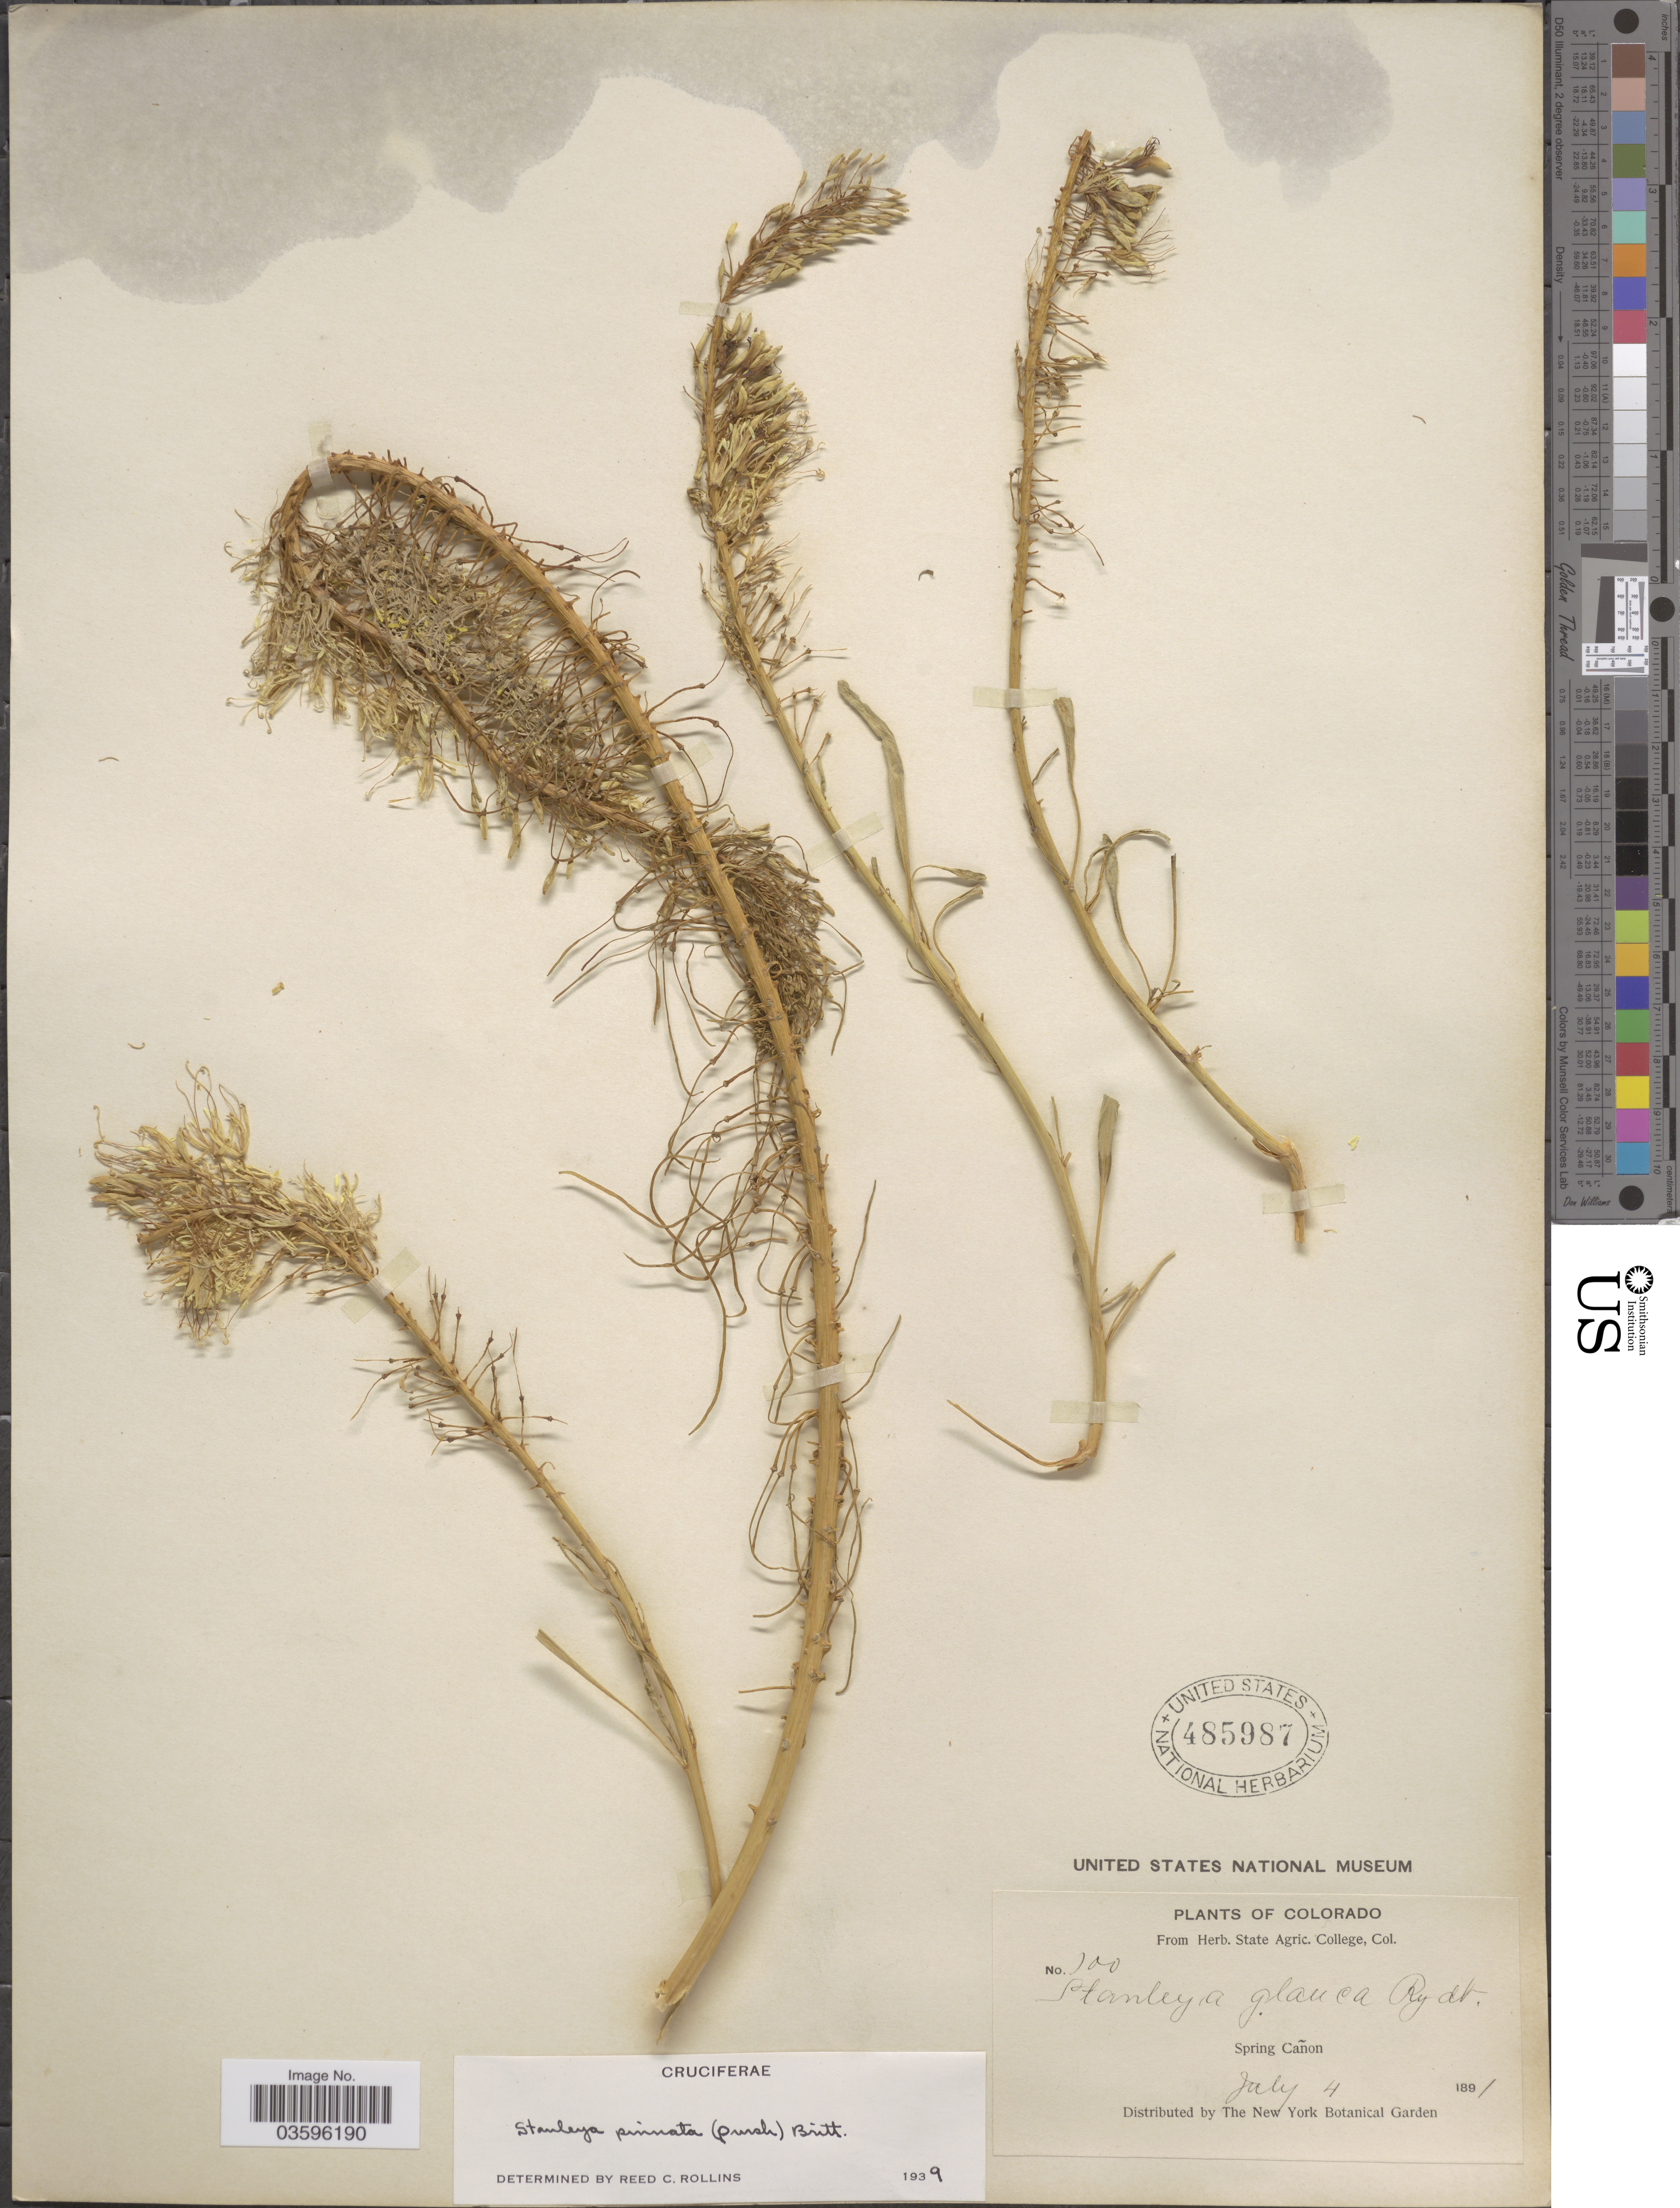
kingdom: Plantae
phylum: Tracheophyta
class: Magnoliopsida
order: Brassicales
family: Brassicaceae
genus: Stanleya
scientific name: Stanleya pinnata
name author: (Pursh) Britton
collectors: ex herb. State Agric. College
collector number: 100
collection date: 1891-07-04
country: United States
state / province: Colorado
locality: Spring Cañon.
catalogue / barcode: US 485987